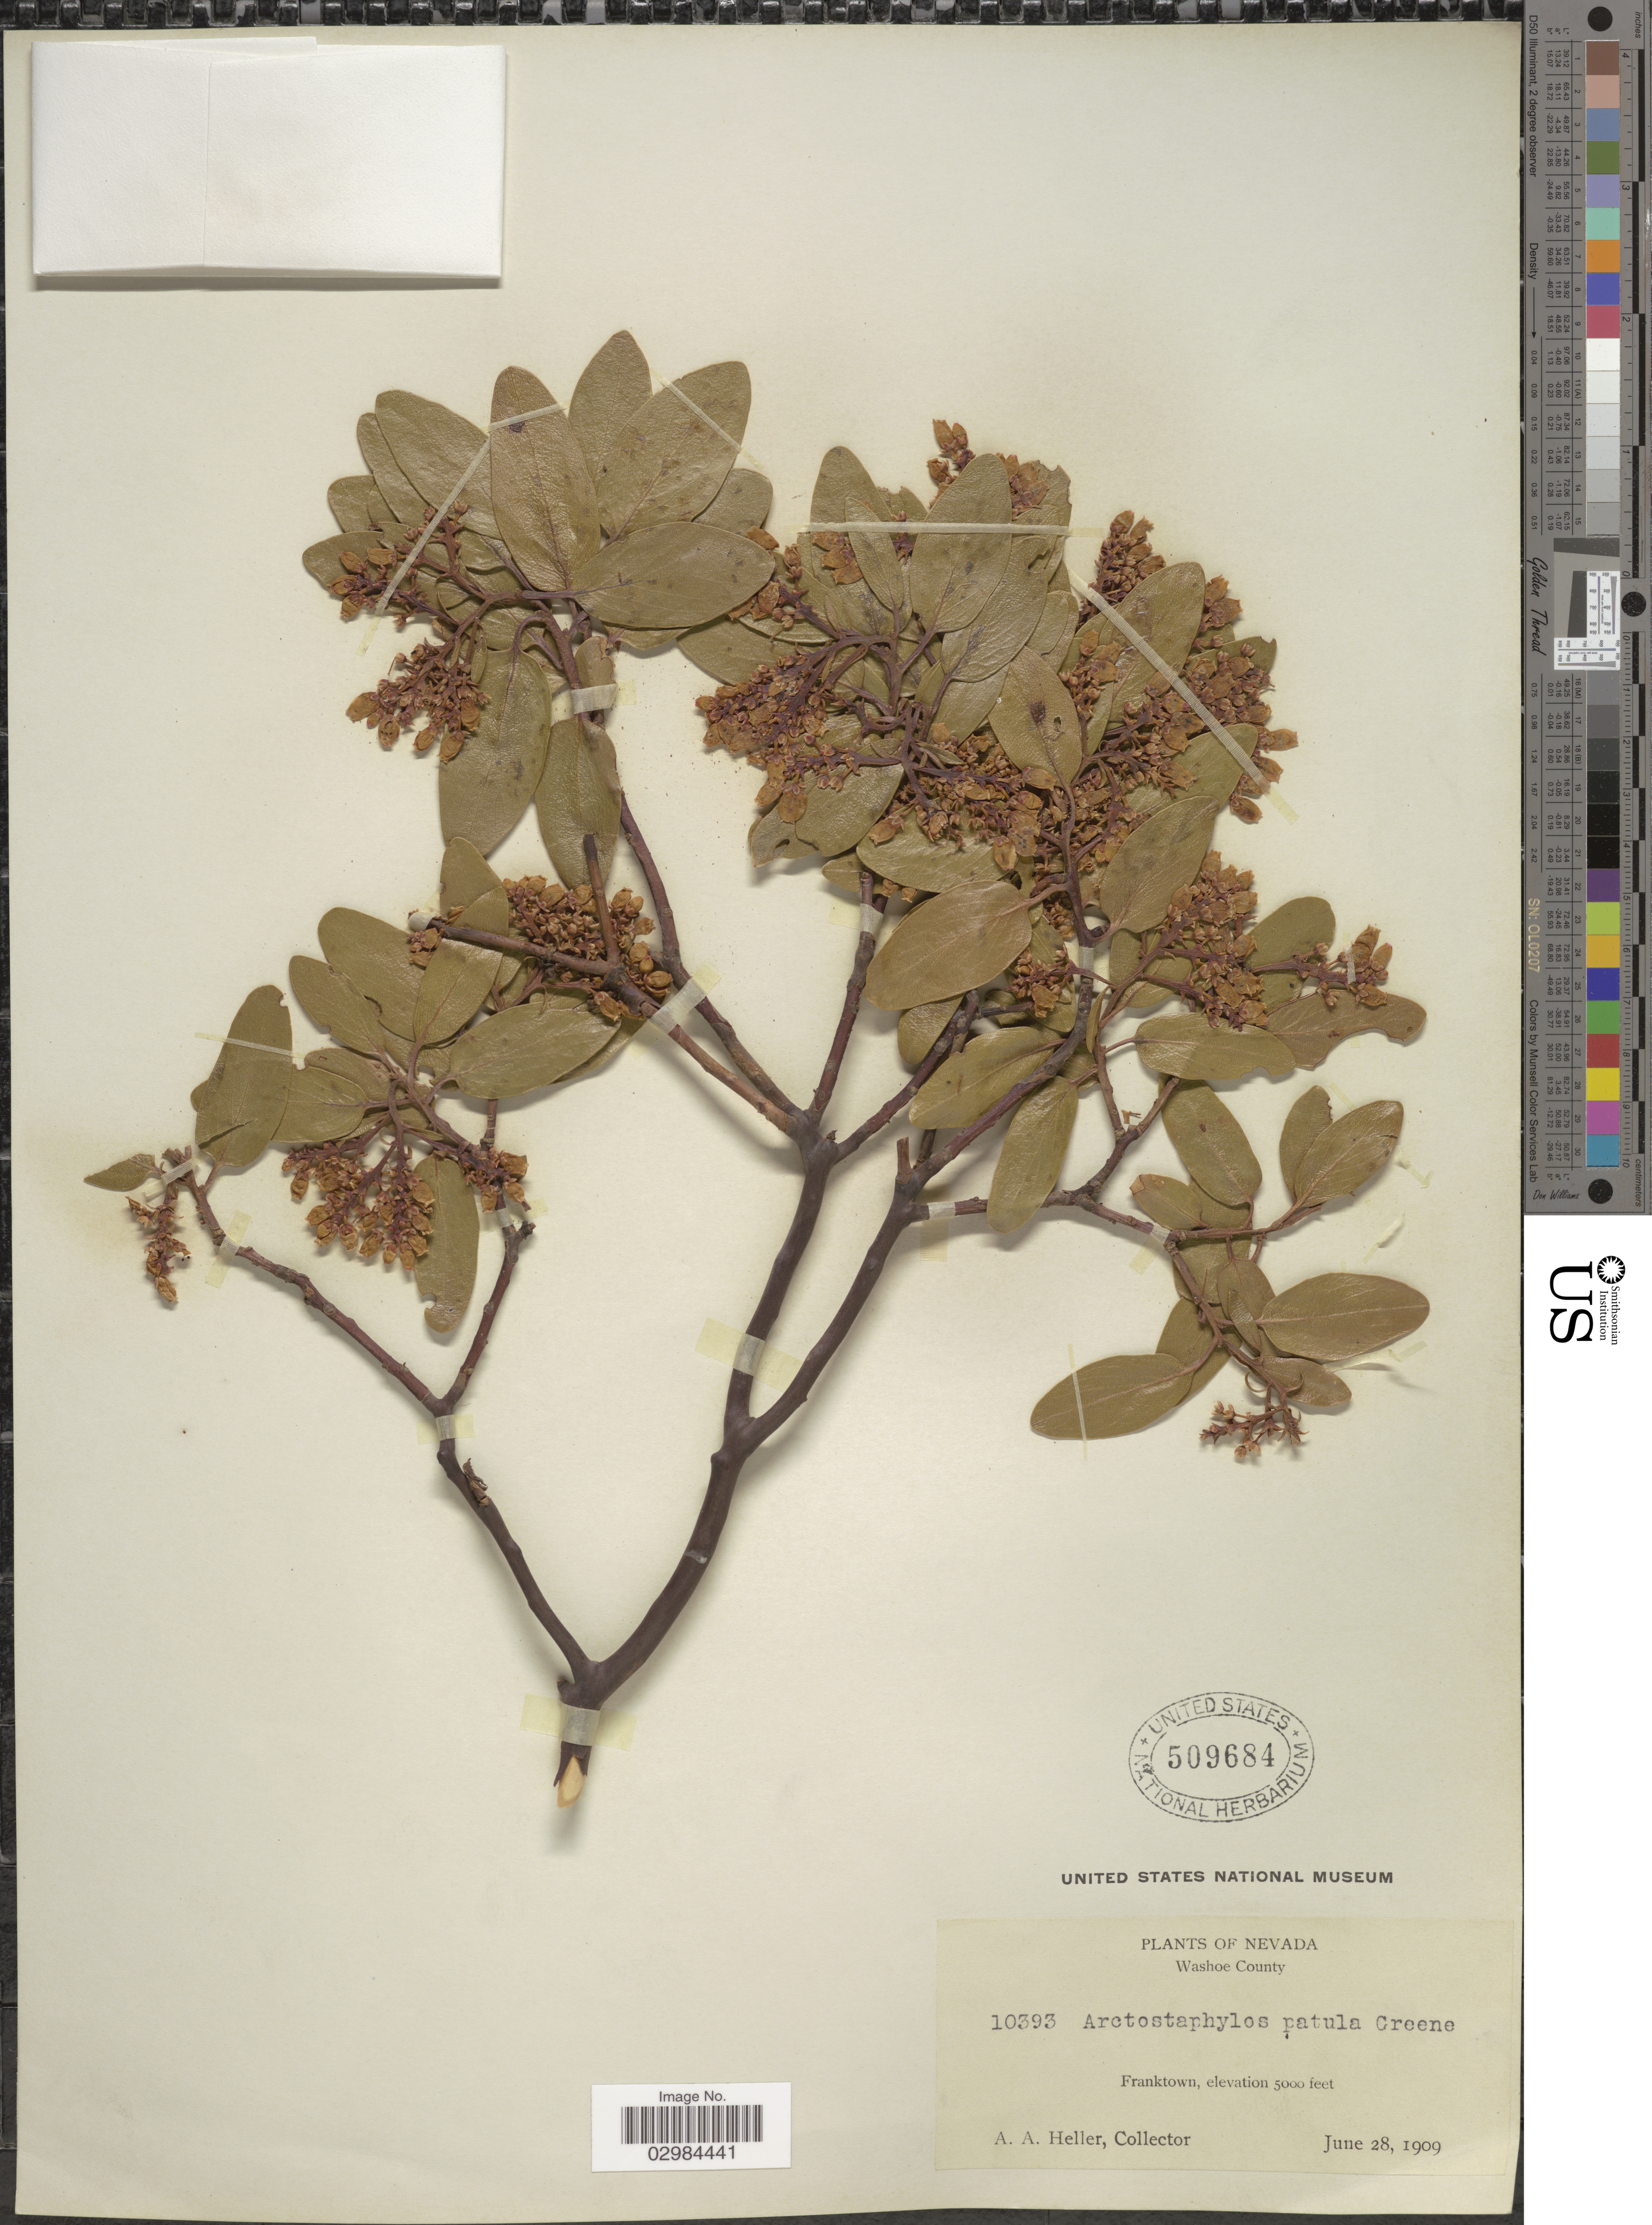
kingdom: Plantae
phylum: Tracheophyta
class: Magnoliopsida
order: Ericales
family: Ericaceae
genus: Arctostaphylos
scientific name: Arctostaphylos platyphylla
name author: (A. Gray) Kuntze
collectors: A. A. Heller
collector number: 10393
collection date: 1909-06-28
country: United States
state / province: Nevada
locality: Washoe County. Franktown.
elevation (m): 1524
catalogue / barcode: US 509684